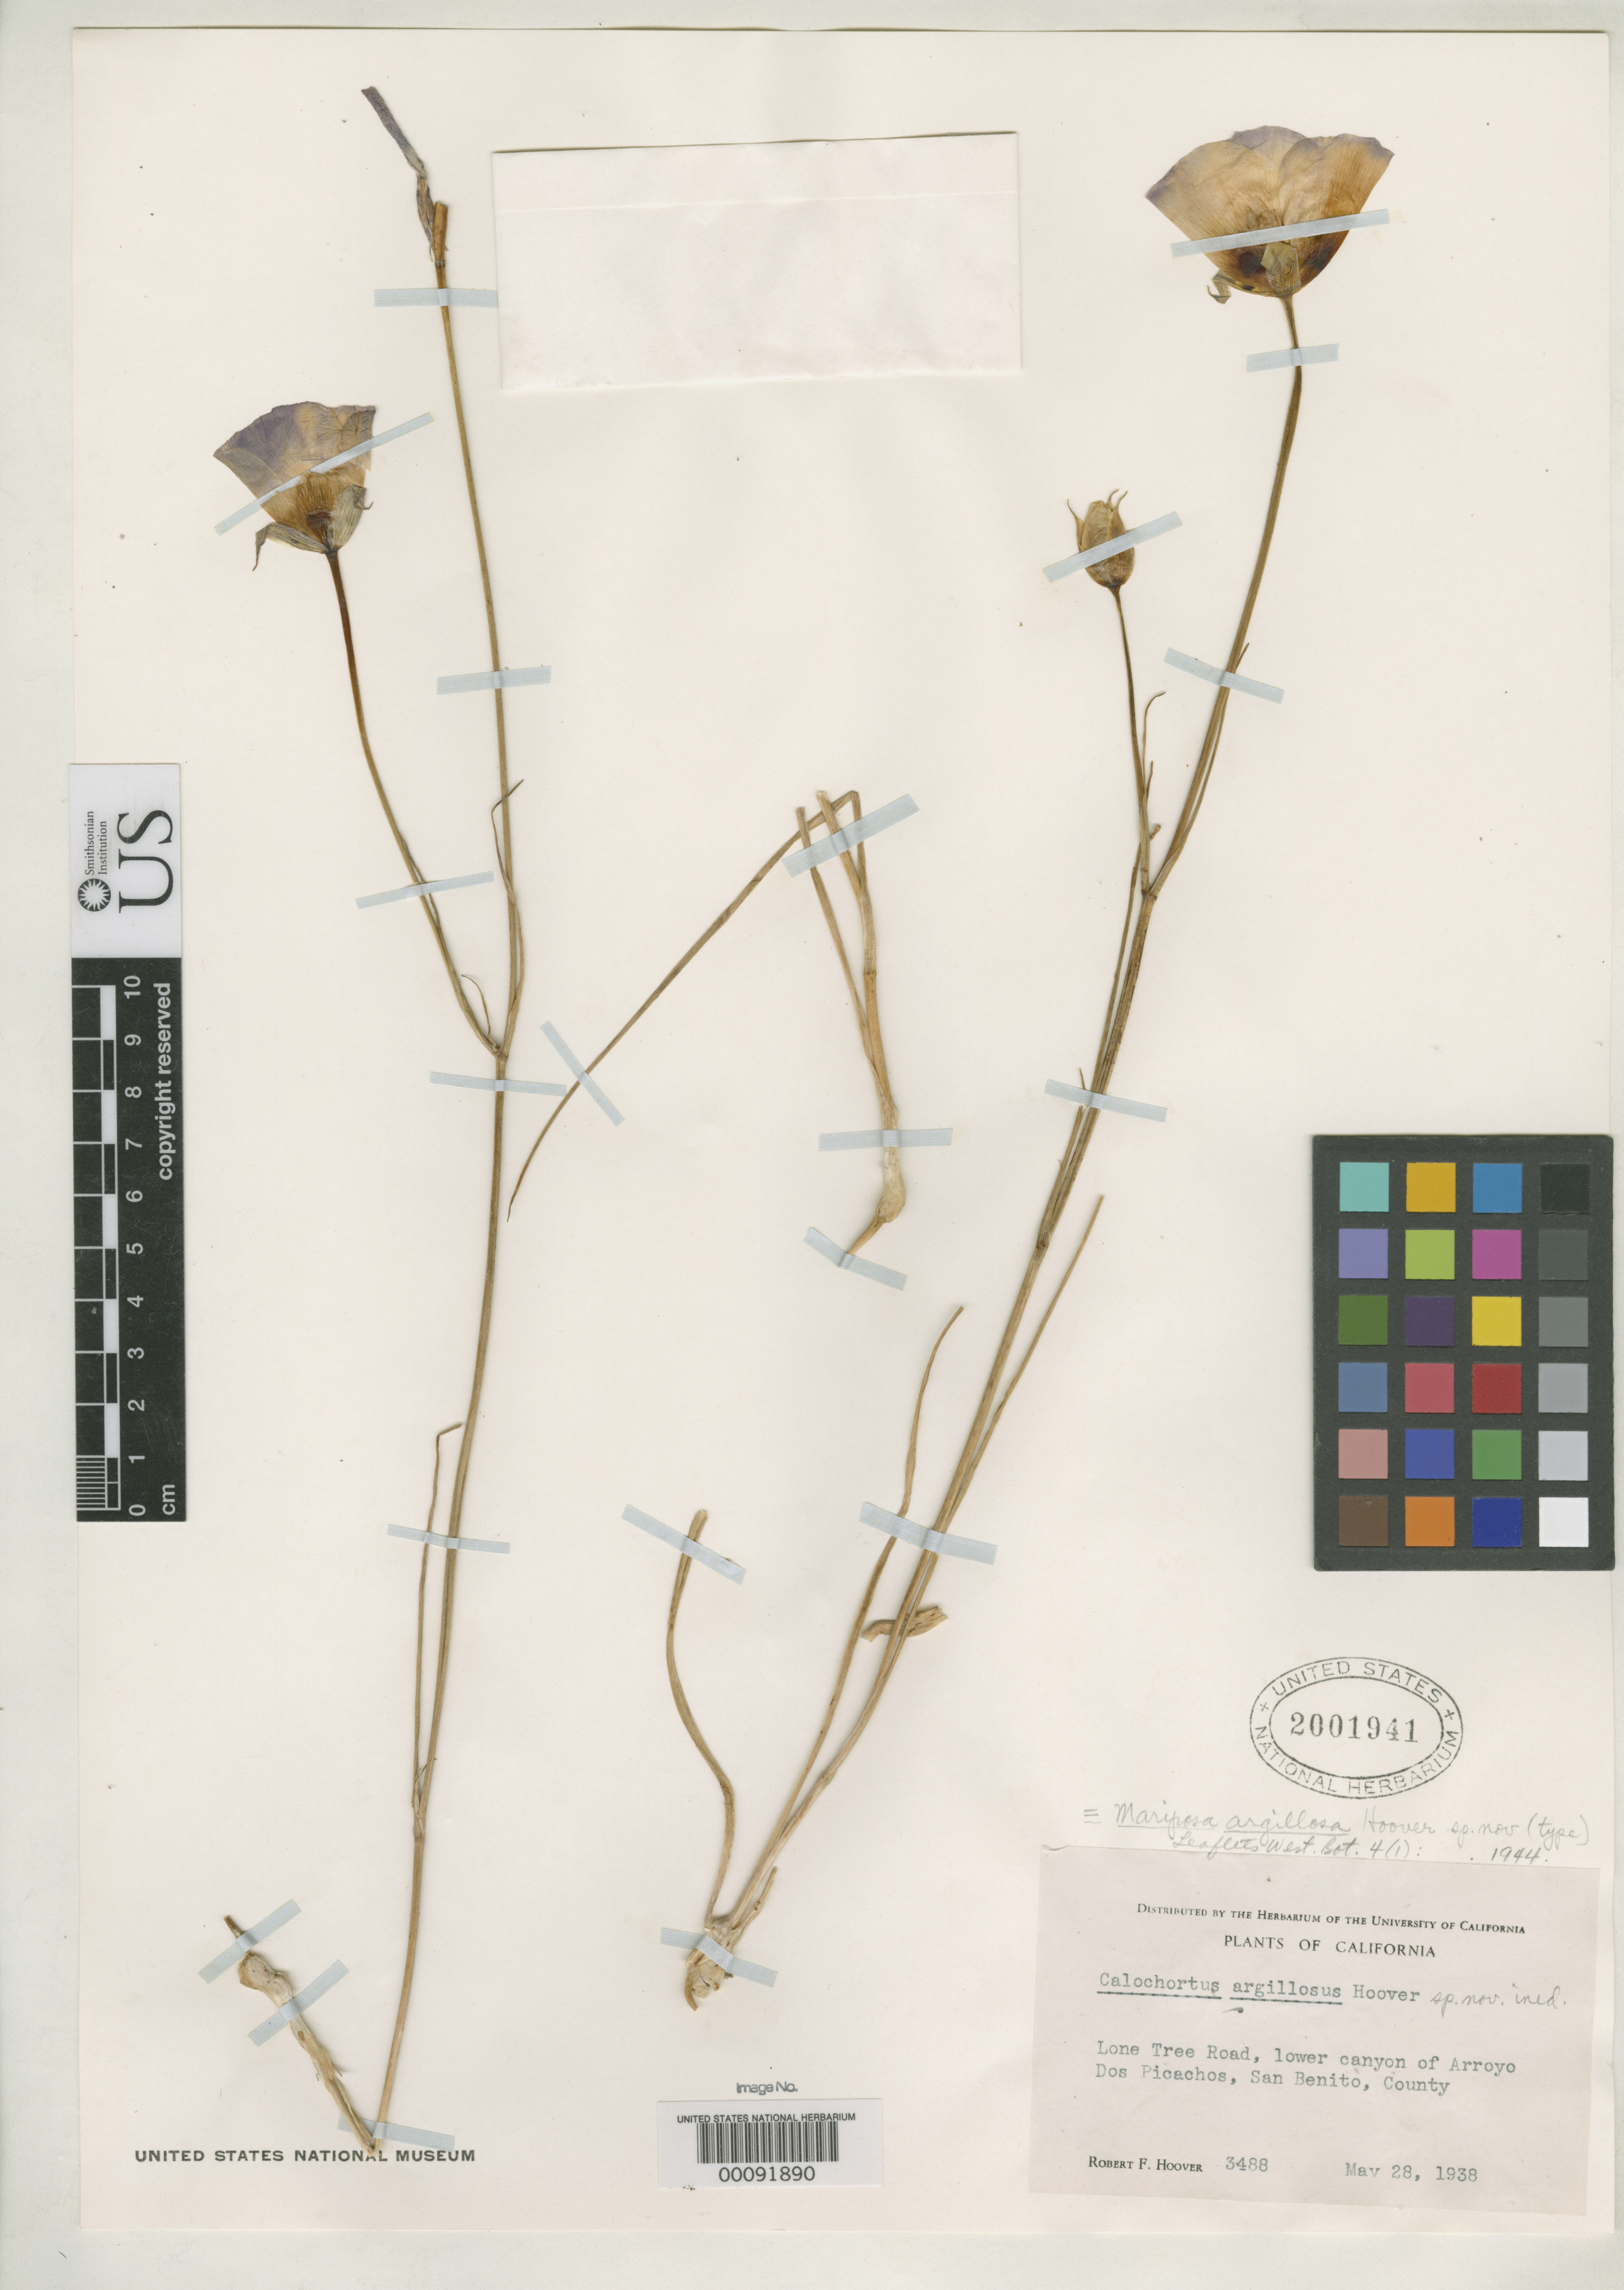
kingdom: Plantae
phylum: Tracheophyta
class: Liliopsida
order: Liliales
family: Liliaceae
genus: Mariposa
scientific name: Mariposa argillosa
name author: Hoover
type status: Isotype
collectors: R. F. Hoover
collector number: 3488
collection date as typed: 28 May 1938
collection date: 1938-05-28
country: United States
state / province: California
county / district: San Benito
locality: Lone Tree Road, Arroyo dos Picachos.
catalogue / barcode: US 2001941